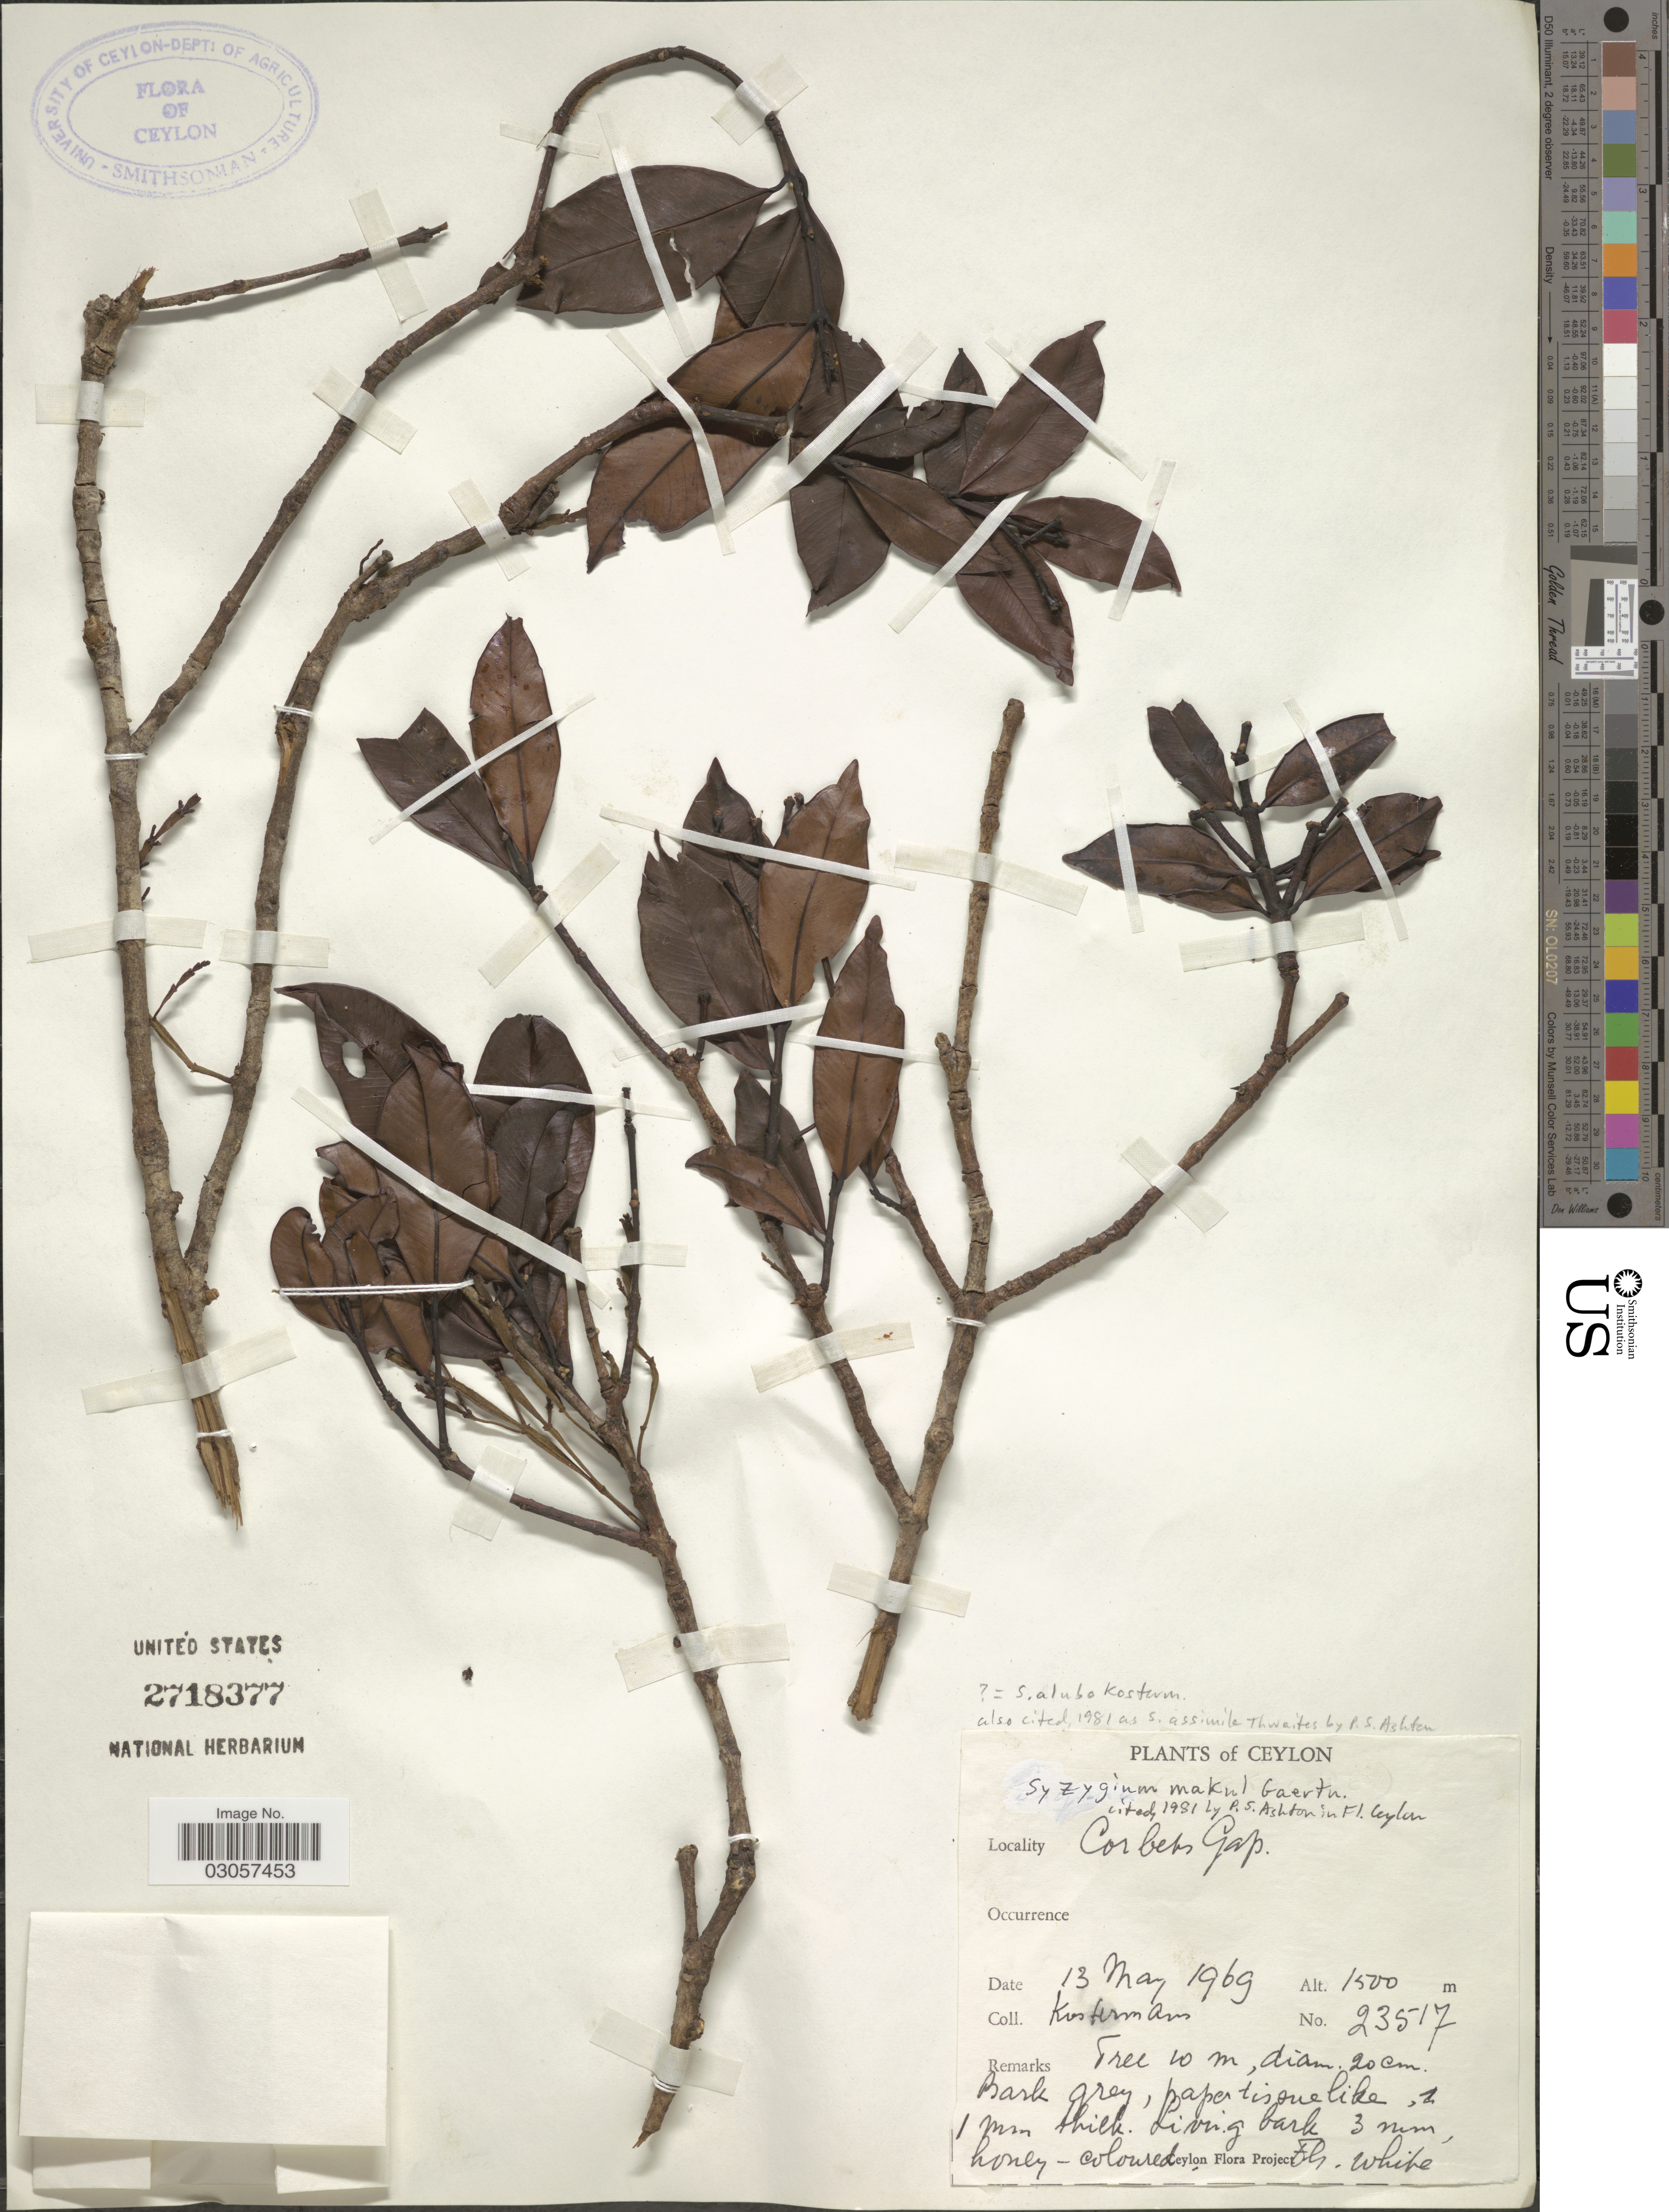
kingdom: Plantae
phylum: Tracheophyta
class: Magnoliopsida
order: Myrtales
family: Myrtaceae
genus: Syzygium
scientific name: Syzygium alubo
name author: Kosterm.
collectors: Kostermans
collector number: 23517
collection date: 1969-05-13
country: Sri Lanka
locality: Ceylon, Corbets Gap.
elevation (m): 1500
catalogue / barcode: US 2718377